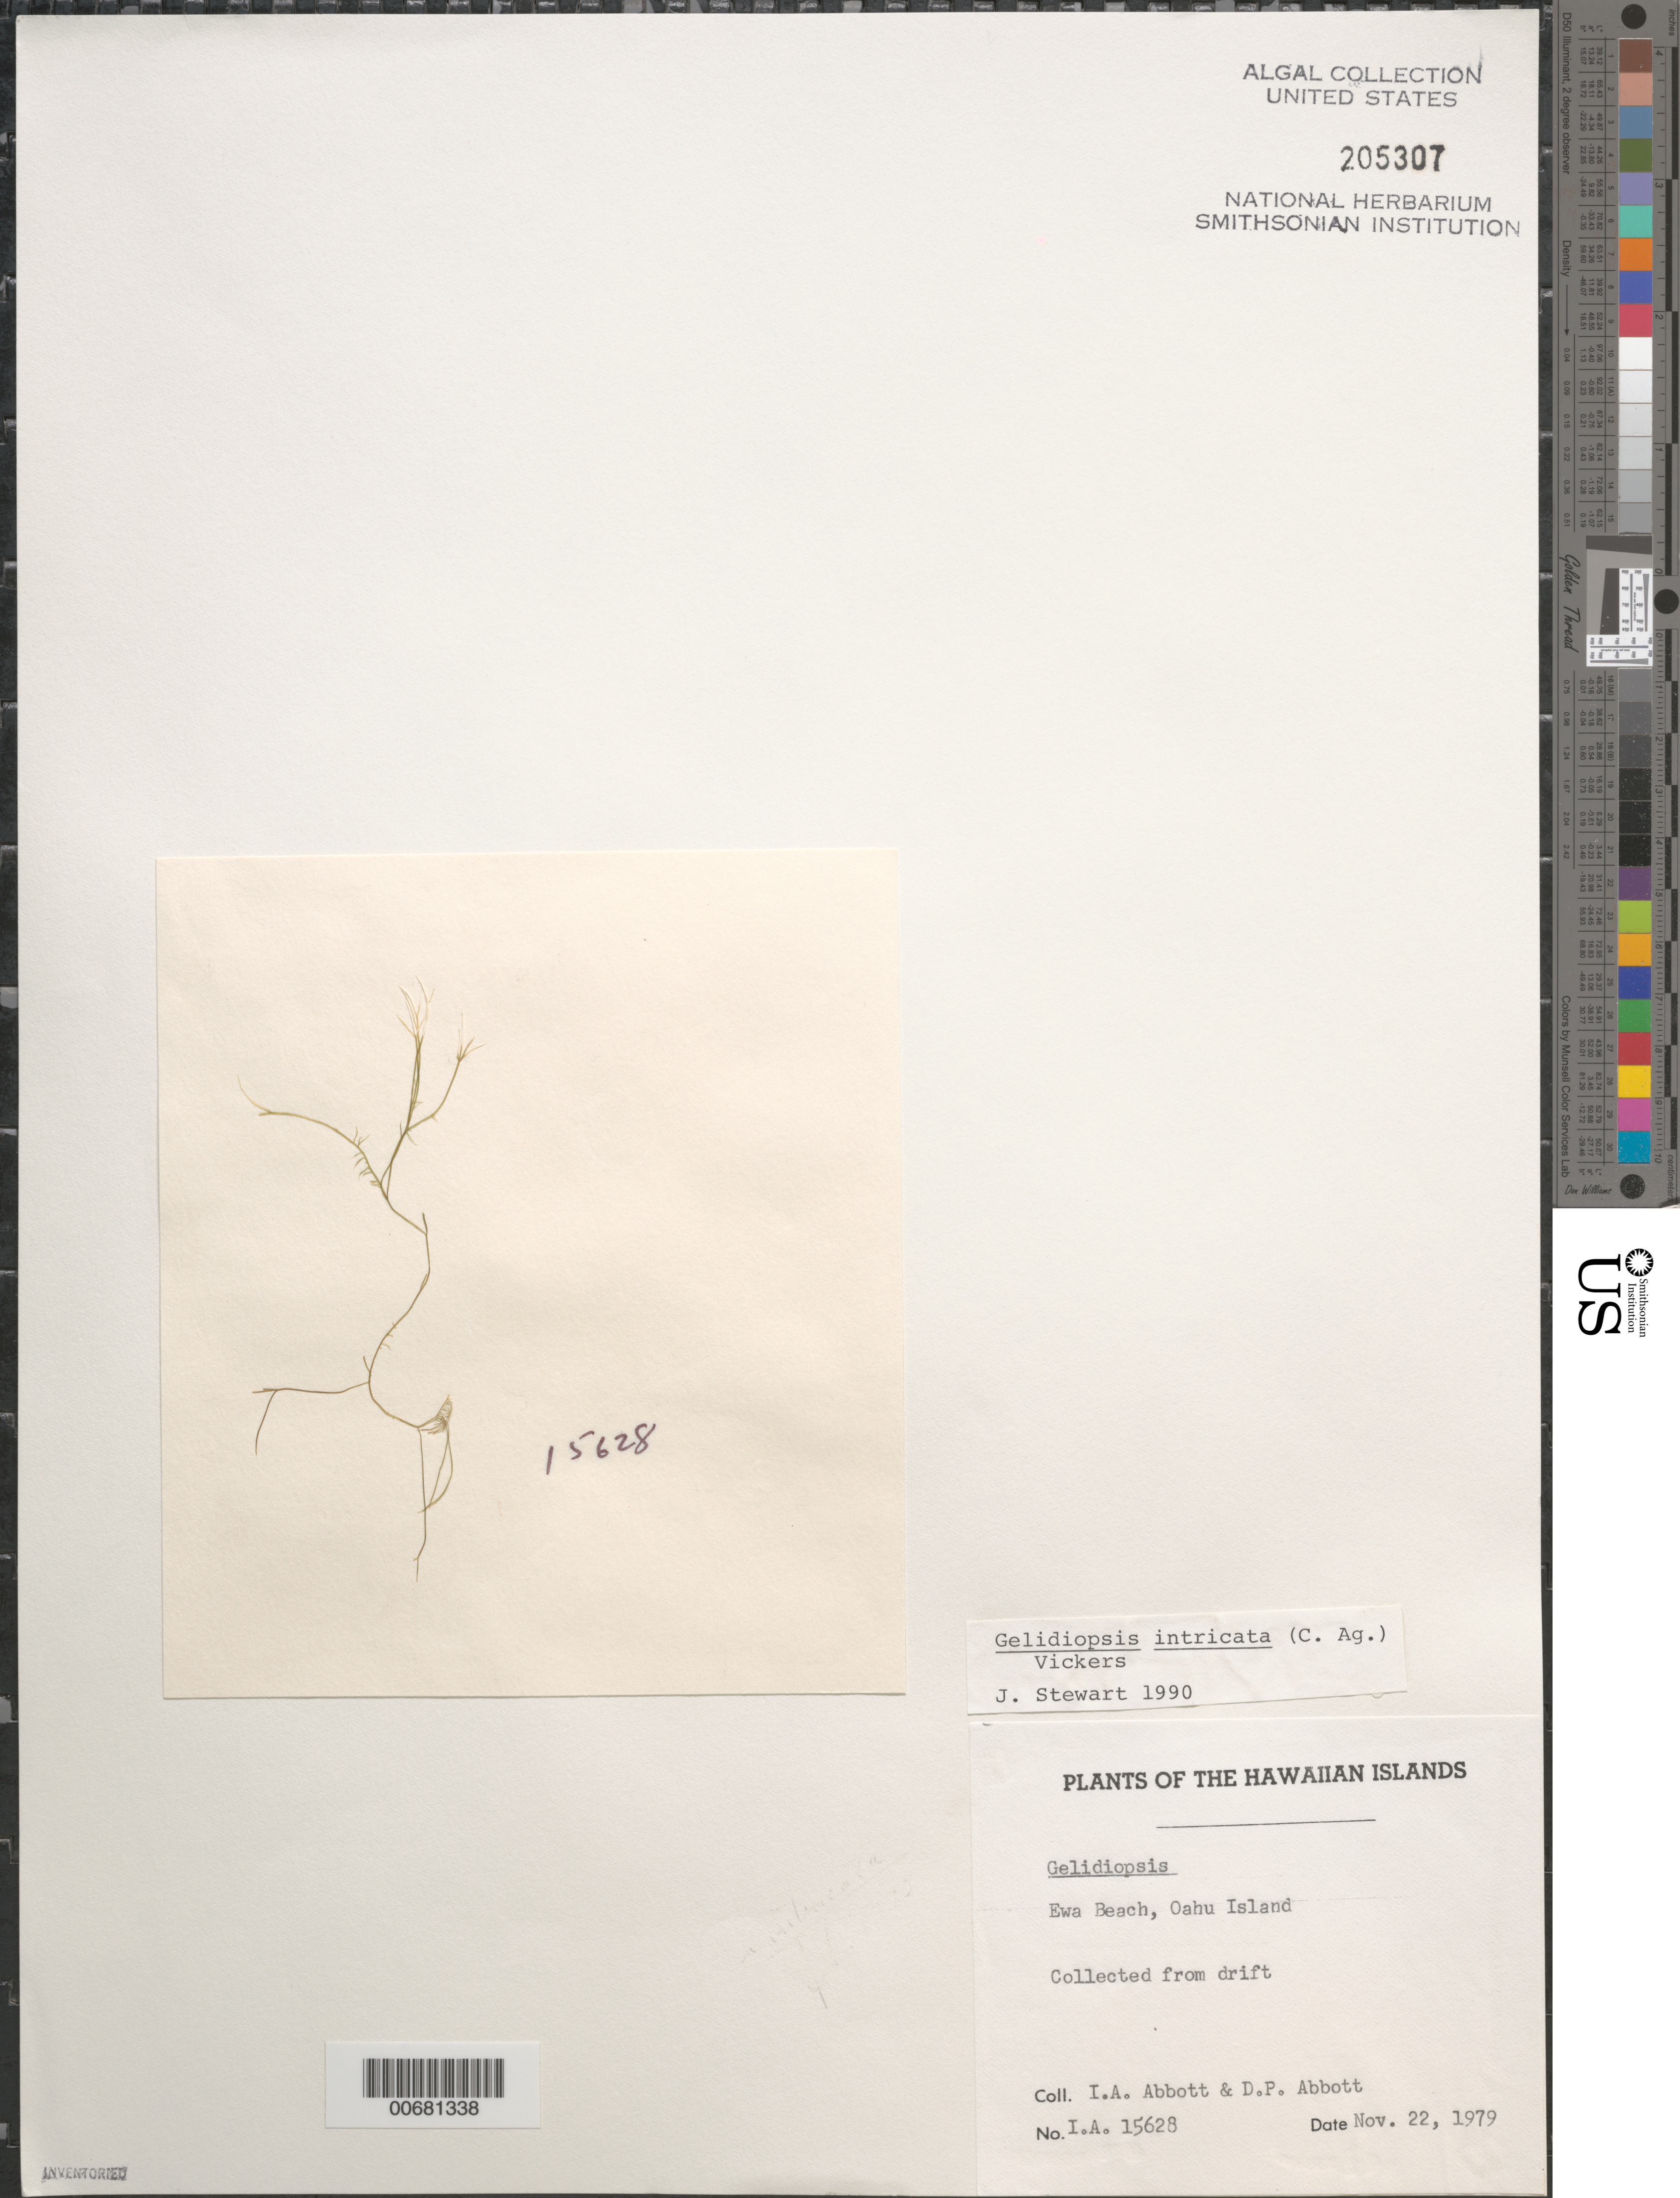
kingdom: Plantae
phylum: Rhodophyta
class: Florideophyceae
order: Rhodymeniales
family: Lomentariaceae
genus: Ceratodictyon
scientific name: Ceratodictyon intricatum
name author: (C. Agardh) R.E. Norris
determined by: Algae name updating Project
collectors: I. A. Abbott & D. P. Abbott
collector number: IAA 15628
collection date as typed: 22 Nov 1979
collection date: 1979-11-22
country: United States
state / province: Hawaii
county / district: Honolulu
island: Oahu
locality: Ewa Beach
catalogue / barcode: US 205307